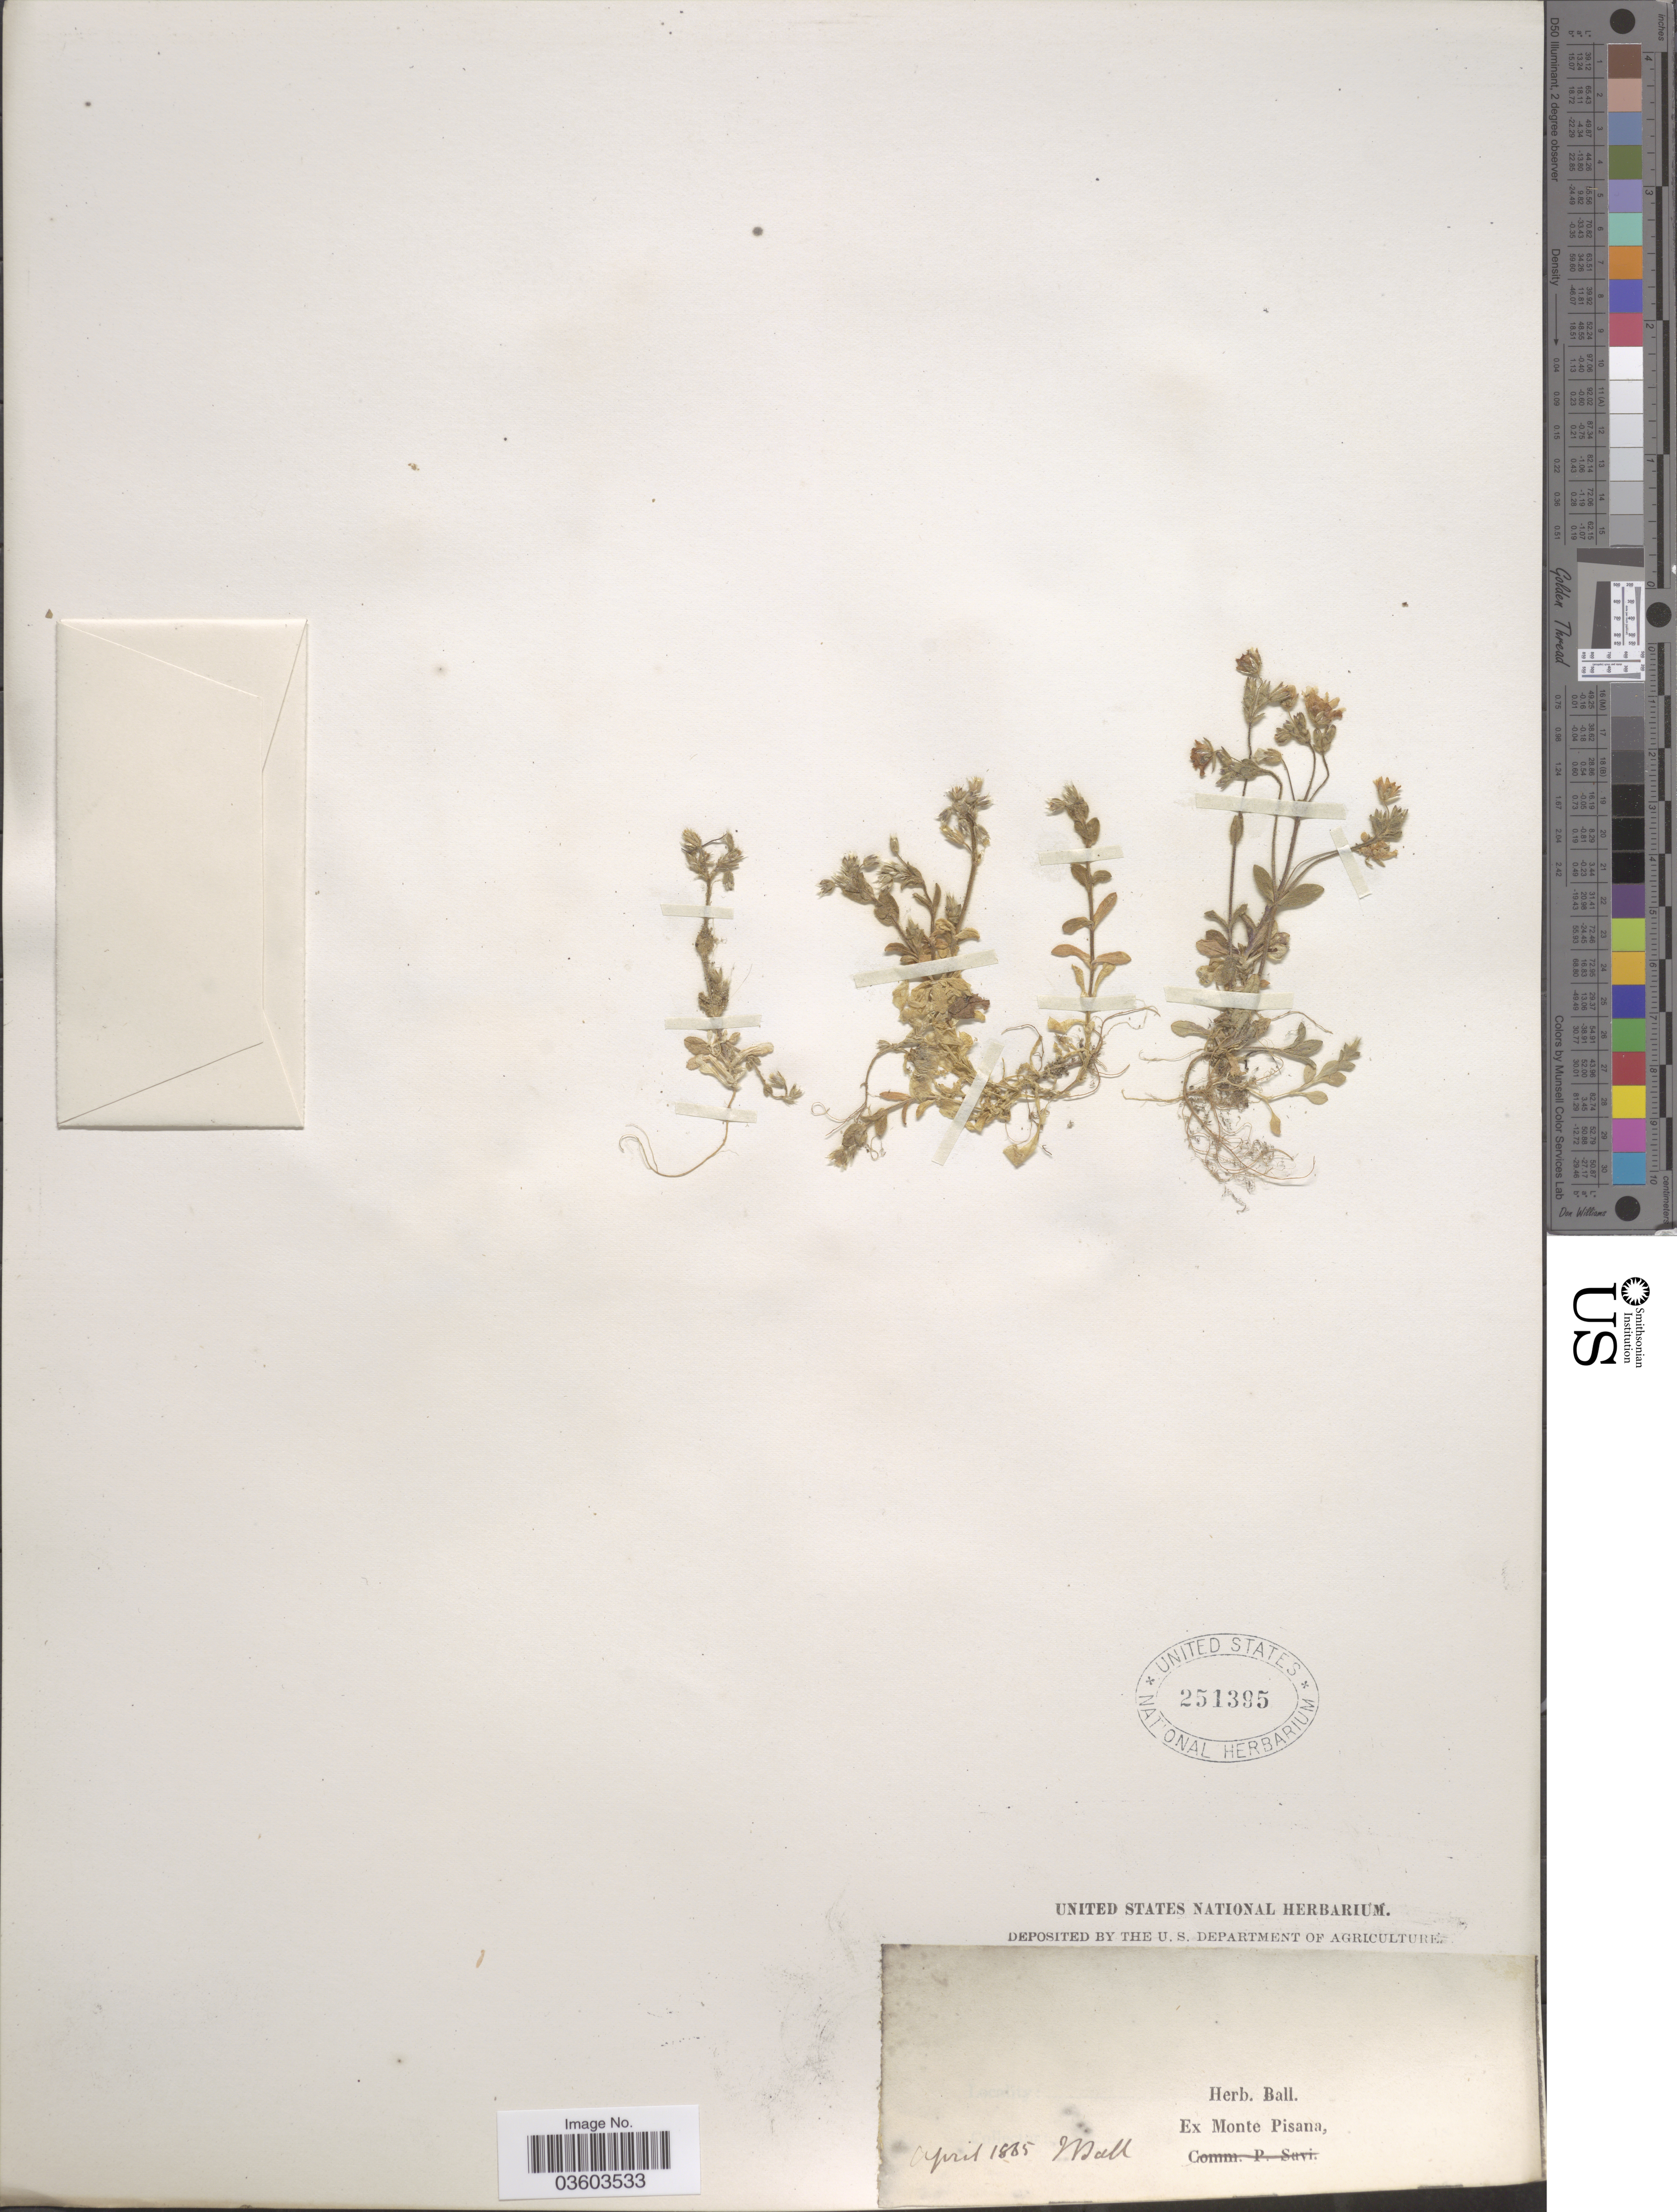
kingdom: Plantae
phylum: Tracheophyta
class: Magnoliopsida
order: Caryophyllales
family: Caryophyllaceae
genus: Cerastium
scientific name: Cerastium sp.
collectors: J. Ball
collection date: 1865-04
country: Italy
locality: Ex Monte Pisana.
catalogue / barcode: US 251395